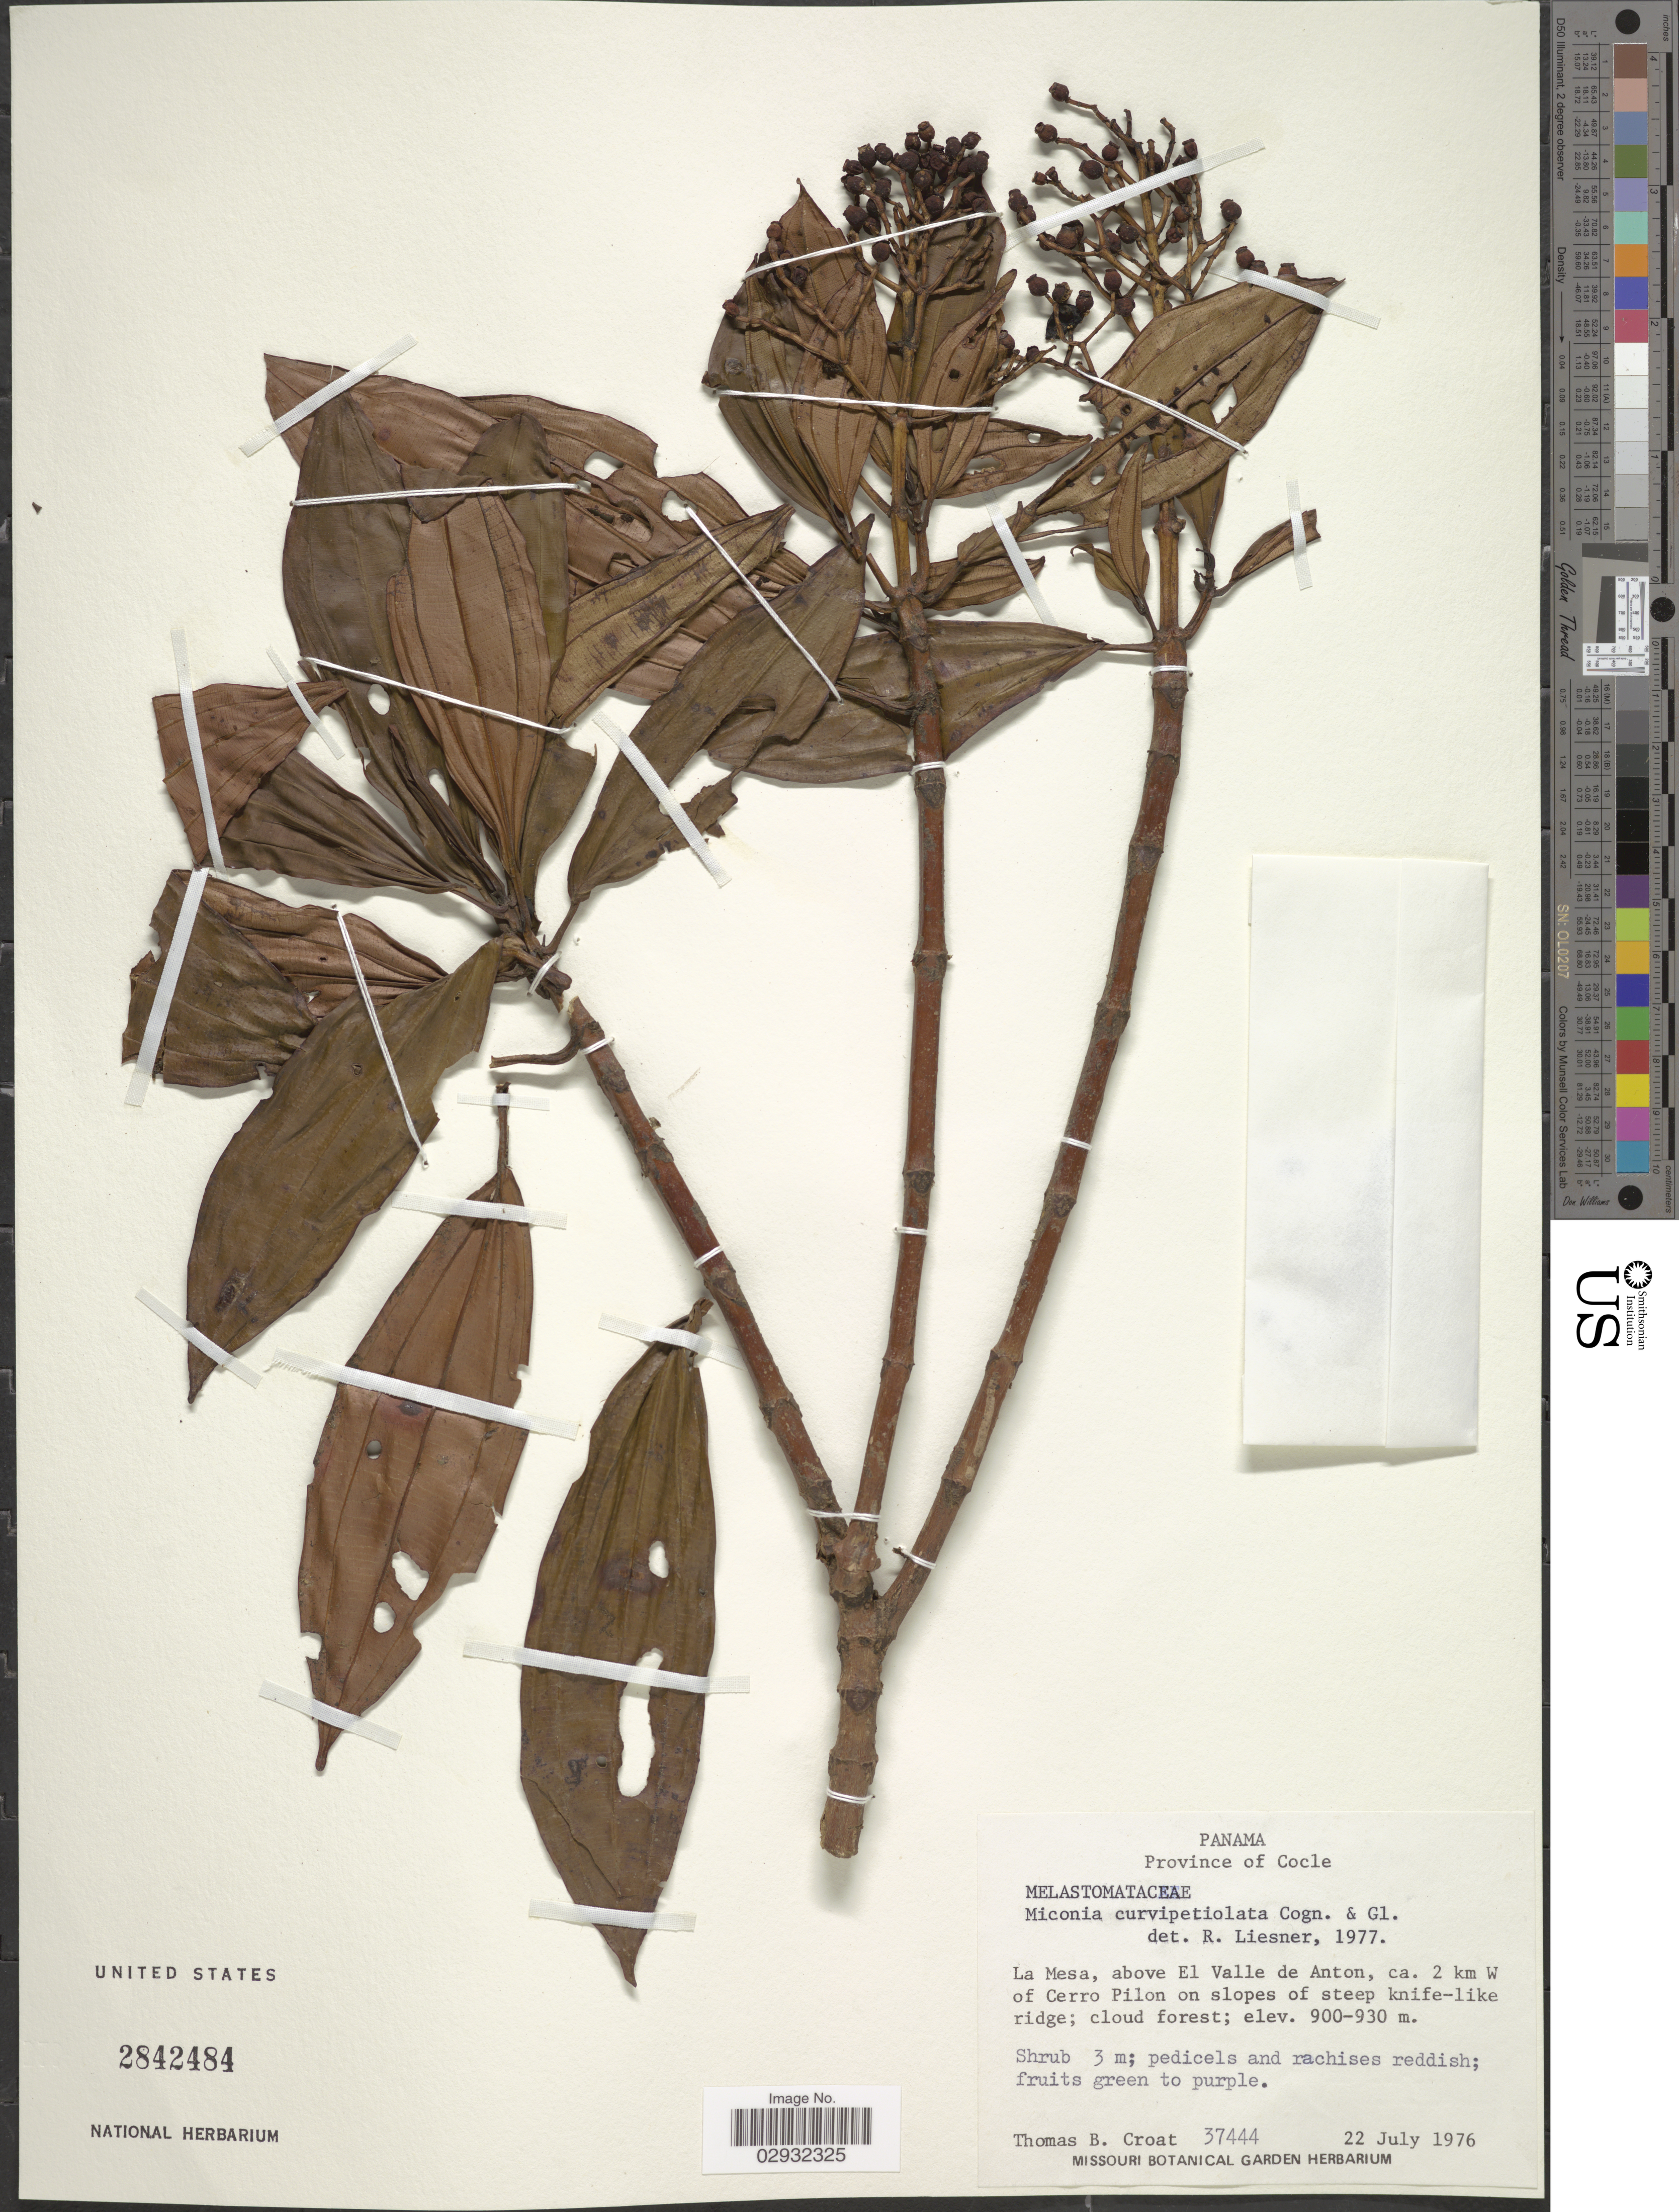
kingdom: Plantae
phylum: Tracheophyta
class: Magnoliopsida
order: Myrtales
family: Melastomataceae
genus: Miconia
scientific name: Miconia curvipetiolata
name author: Cogn. & Gleason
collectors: T. B. Croat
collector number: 37444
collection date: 1976-07-22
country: Panama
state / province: Coclé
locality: La Mesa, above El Valle de Anton, ca. 2 km W of Cerro Pilon on slopes of steep knife-like ridge.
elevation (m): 900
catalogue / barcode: US 2842484